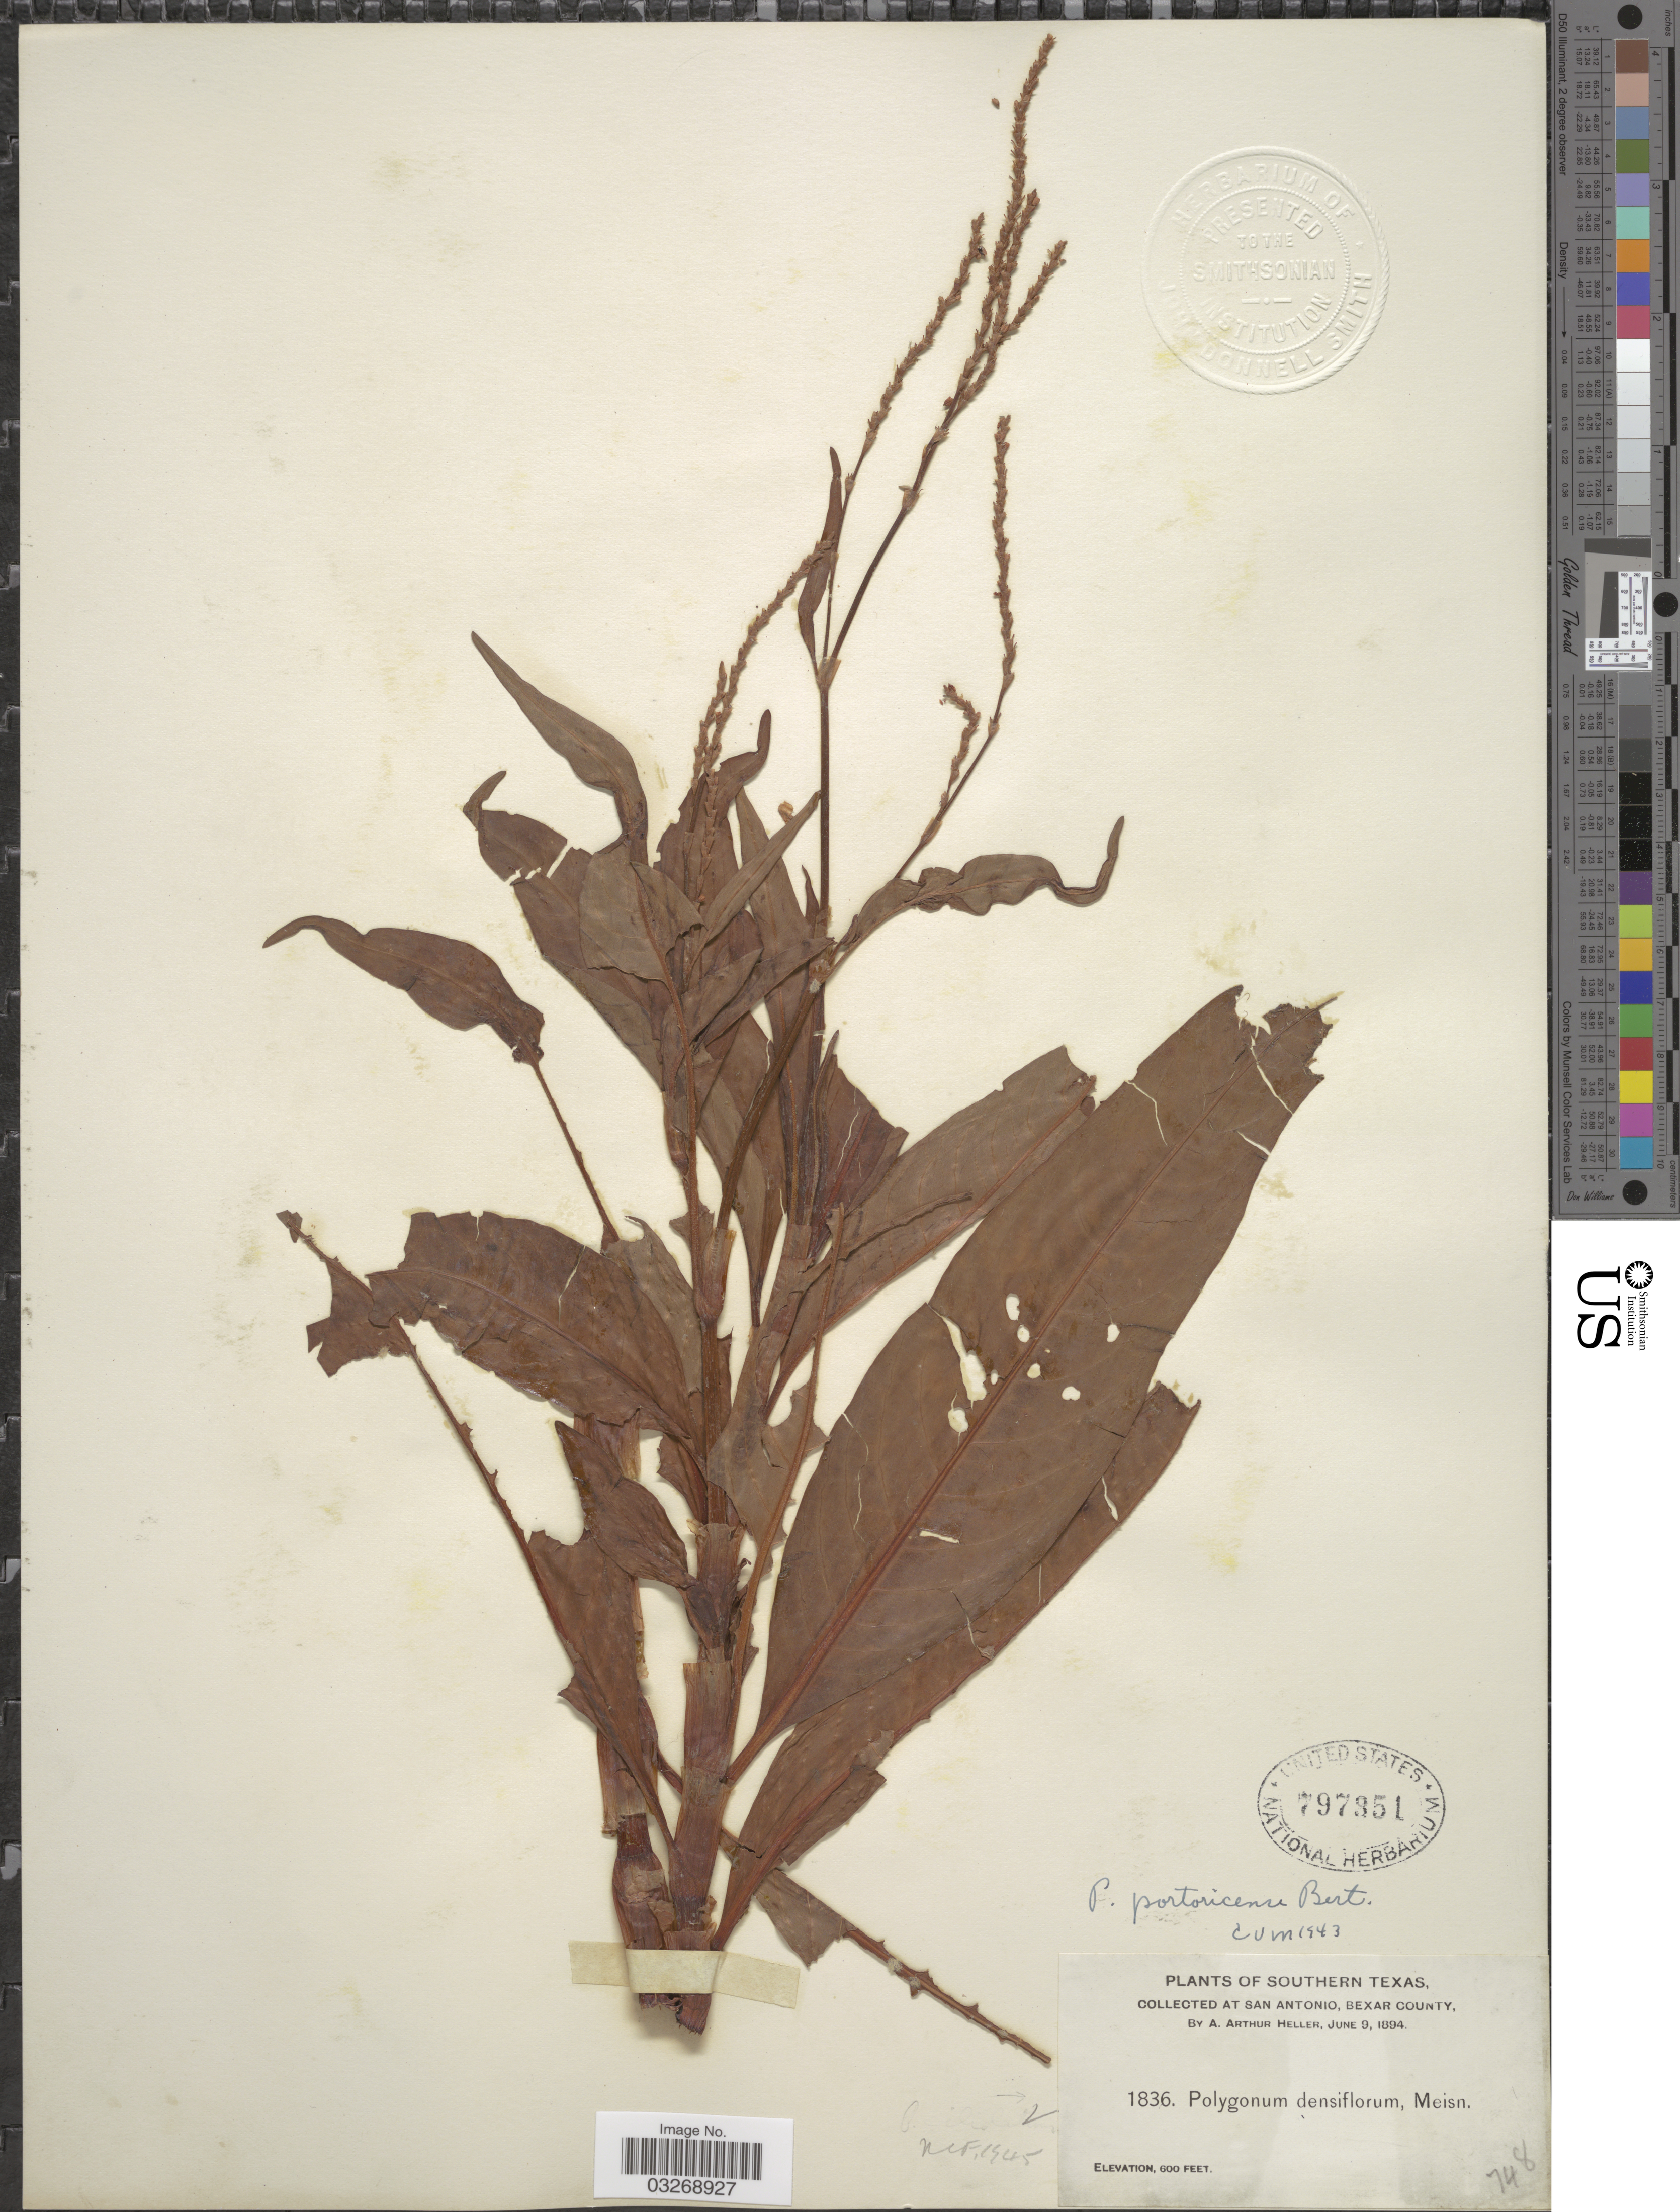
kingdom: Plantae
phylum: Tracheophyta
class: Magnoliopsida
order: Caryophyllales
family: Polygonaceae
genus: Persicaria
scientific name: Persicaria glabra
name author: (Willd.) M. Gómez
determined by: Atha, D. E.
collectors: A. A. Heller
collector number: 1836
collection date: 1894-06-09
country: United States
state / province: Texas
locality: Southern Texas, At San Antonio, Bexar County.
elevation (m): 183